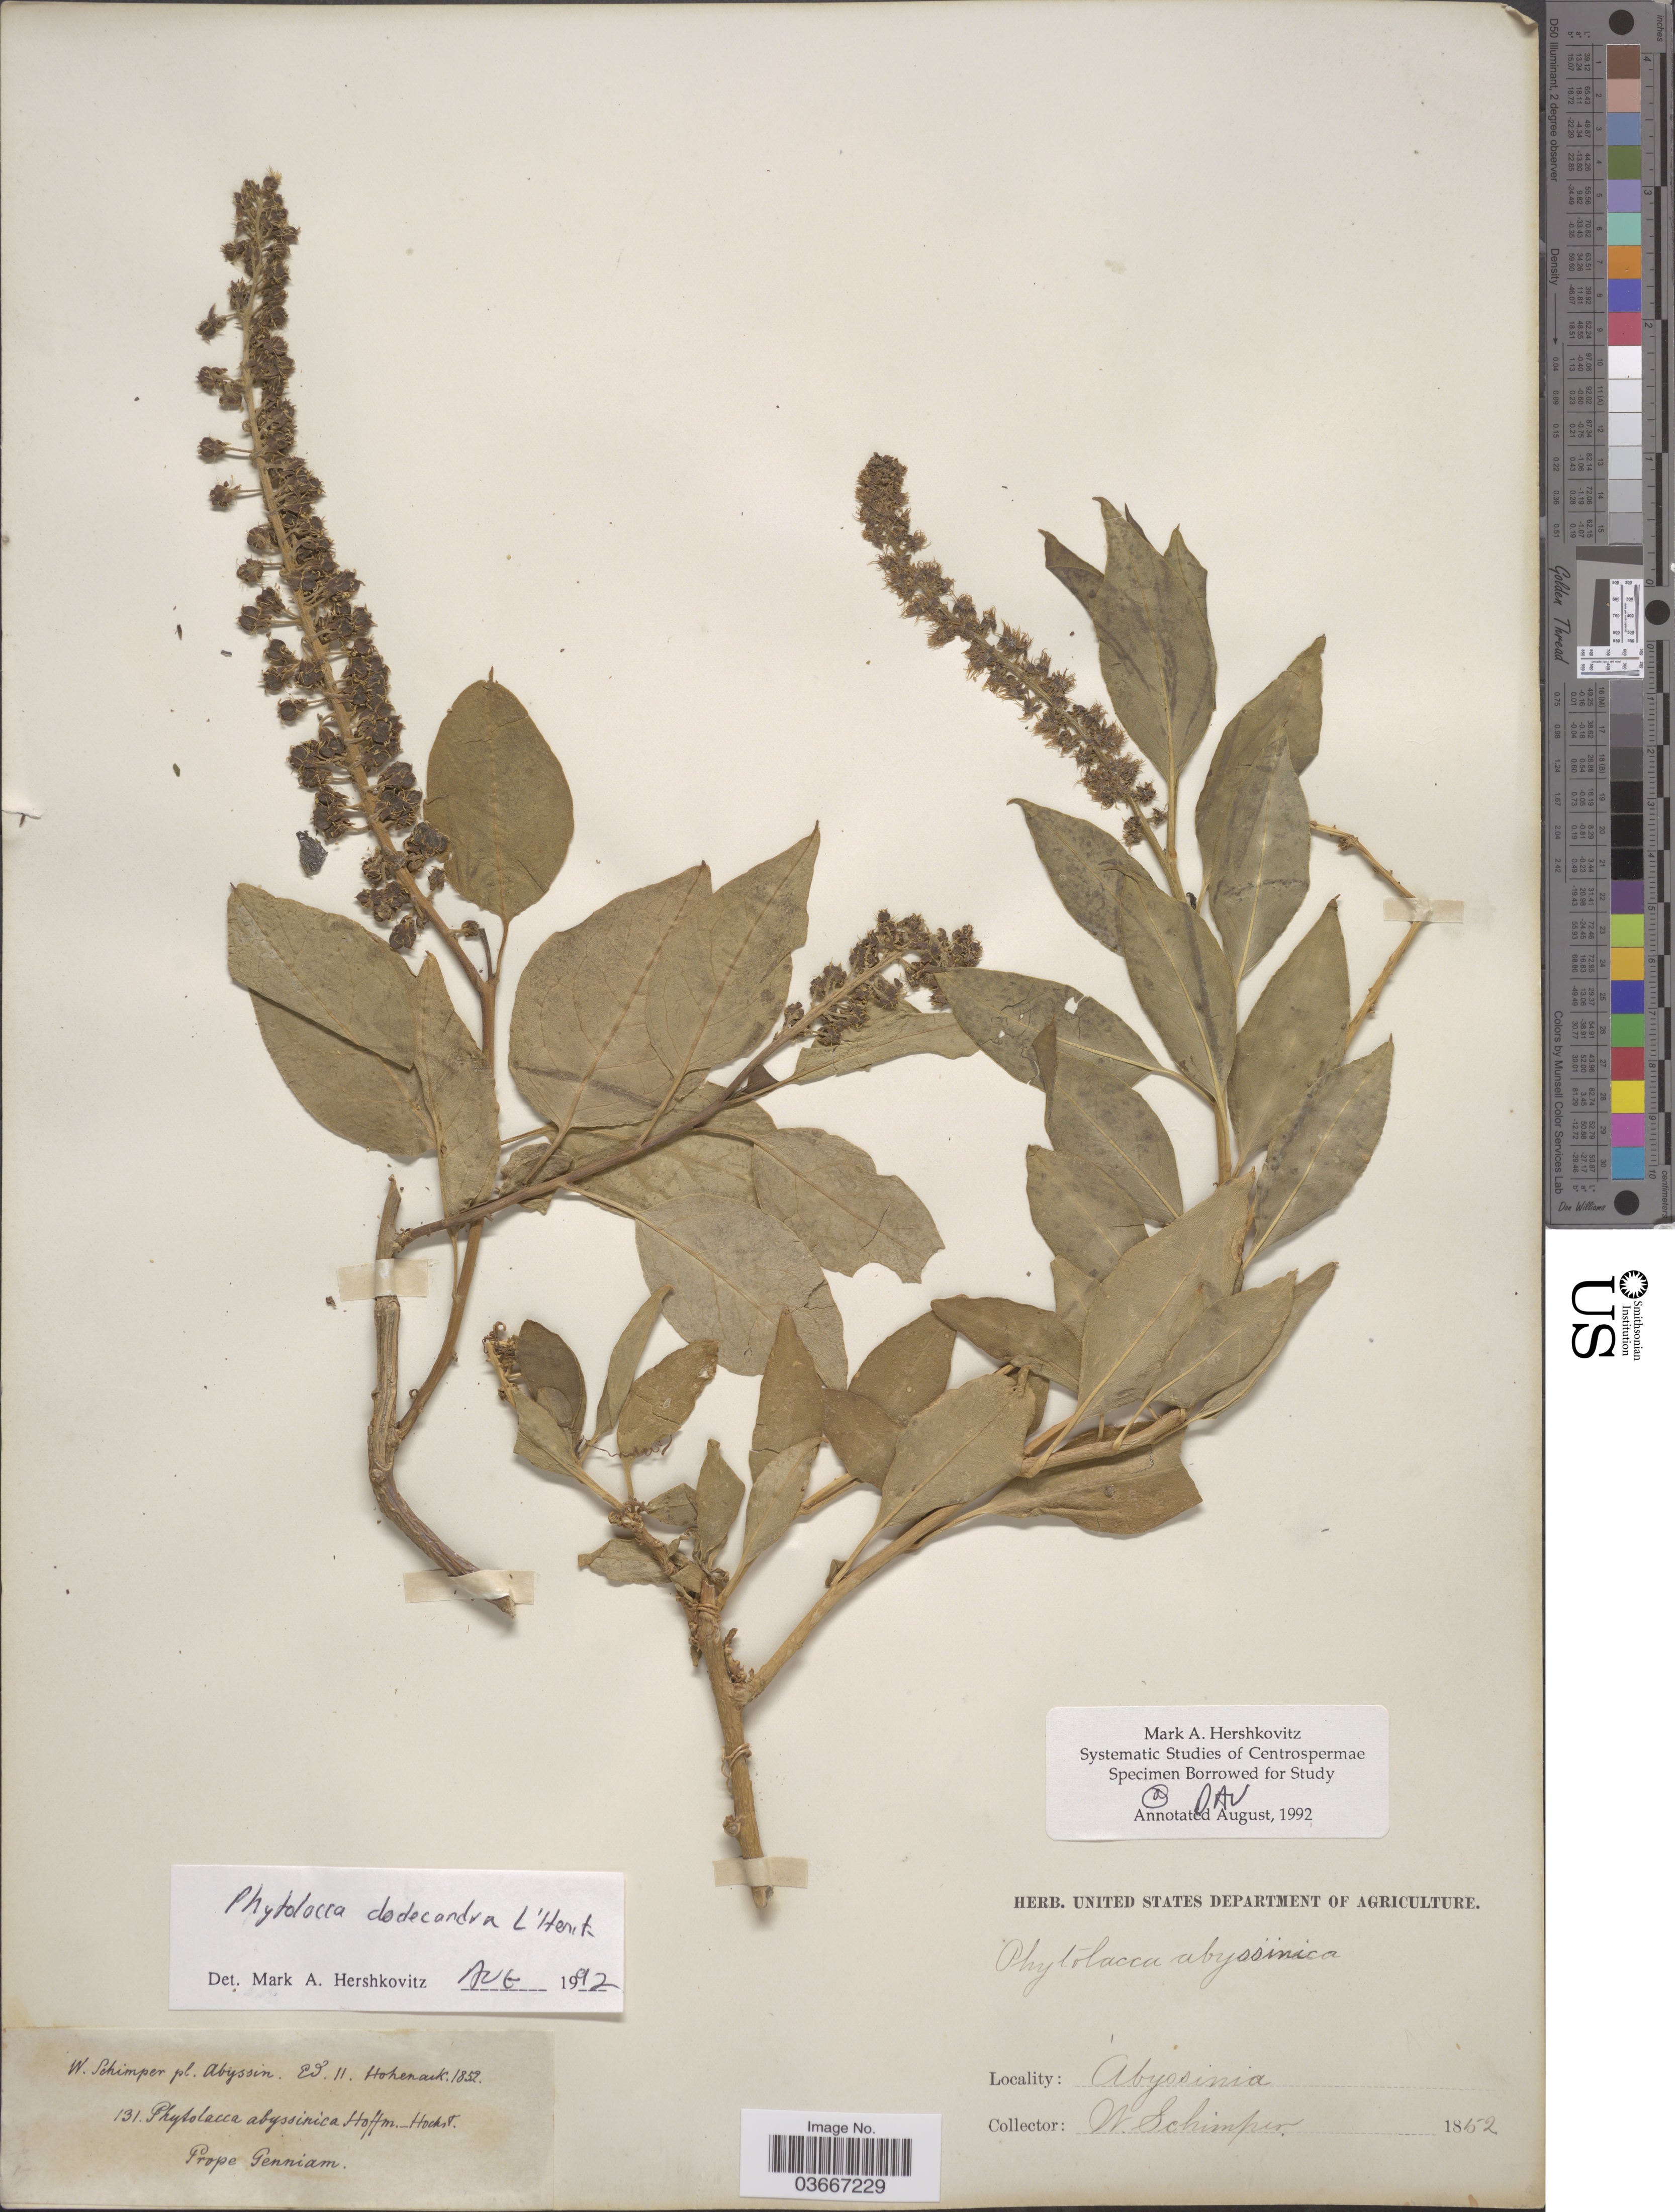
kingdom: Plantae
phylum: Tracheophyta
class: Magnoliopsida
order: Caryophyllales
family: Phytolaccaceae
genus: Phytolacca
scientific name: Phytolacca dodecandra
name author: L'Hér.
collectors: W. Schimper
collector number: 131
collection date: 1852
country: Ethiopia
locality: Abyssinia. Prope Genniam.